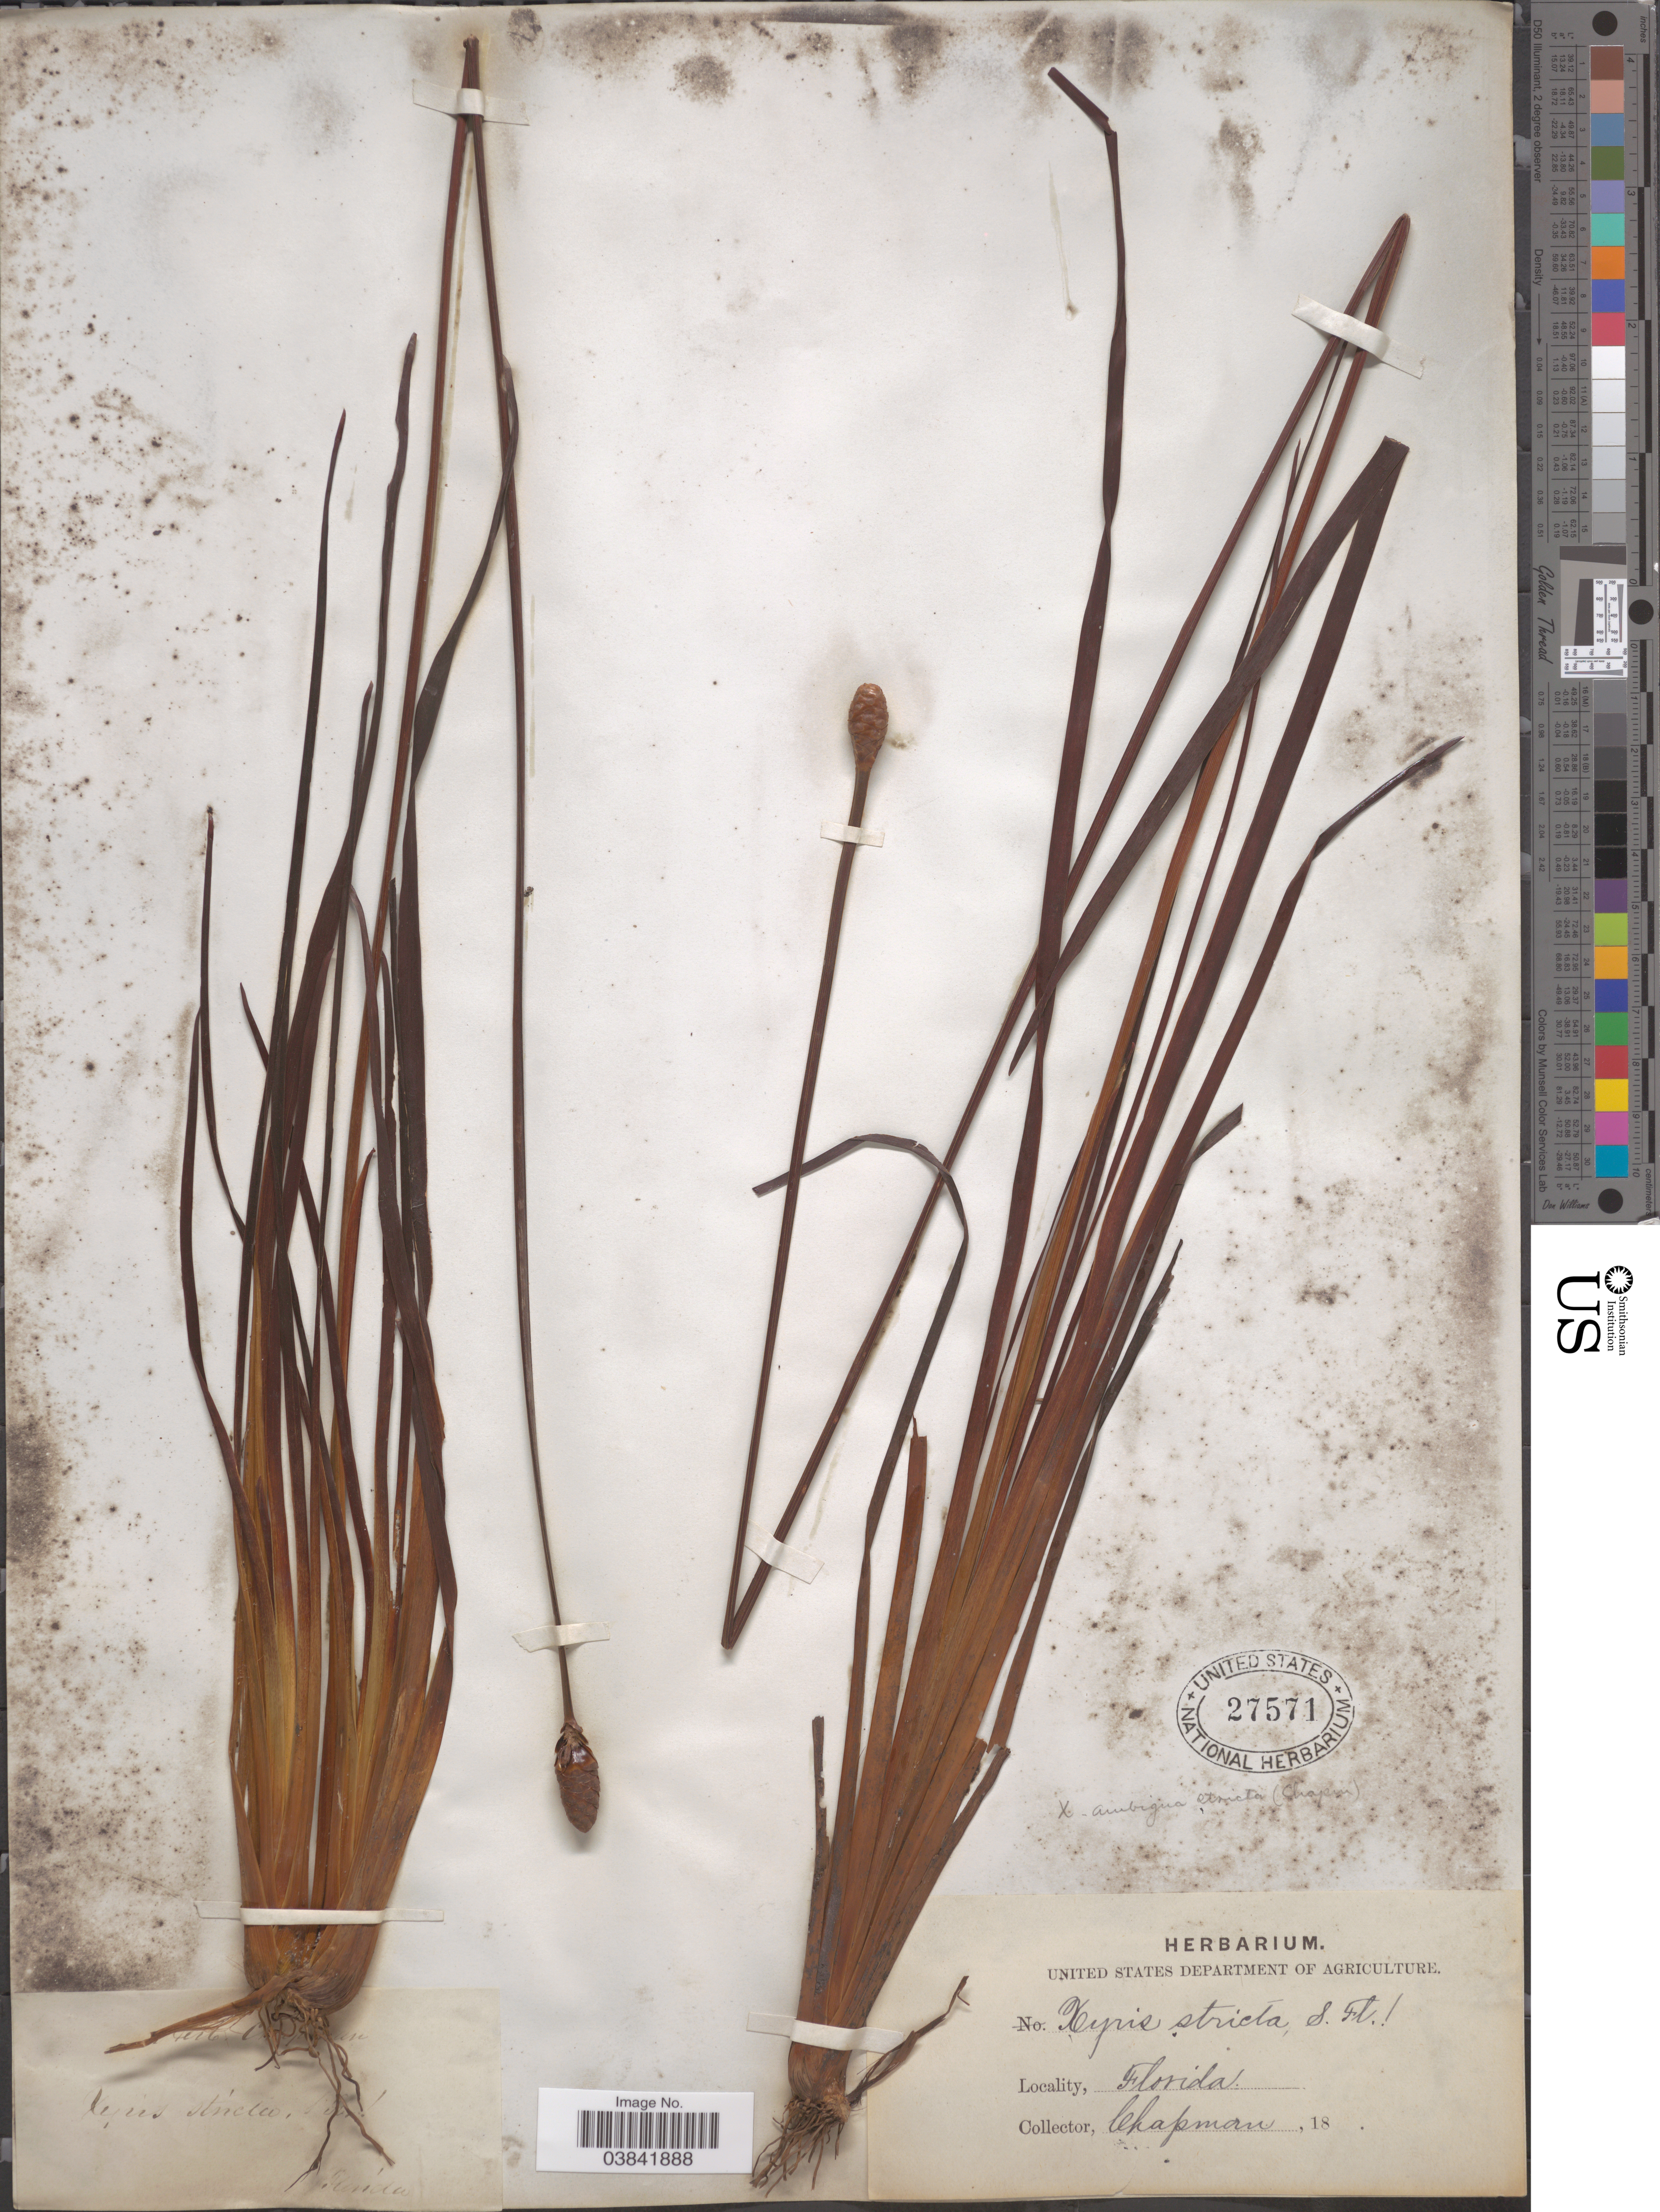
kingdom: Plantae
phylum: Tracheophyta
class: Liliopsida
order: Poales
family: Xyridaceae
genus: Xyris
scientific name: Xyris stricta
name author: Chapm.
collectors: A. Chapman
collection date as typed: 18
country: United States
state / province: Florida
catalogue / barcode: US 27571